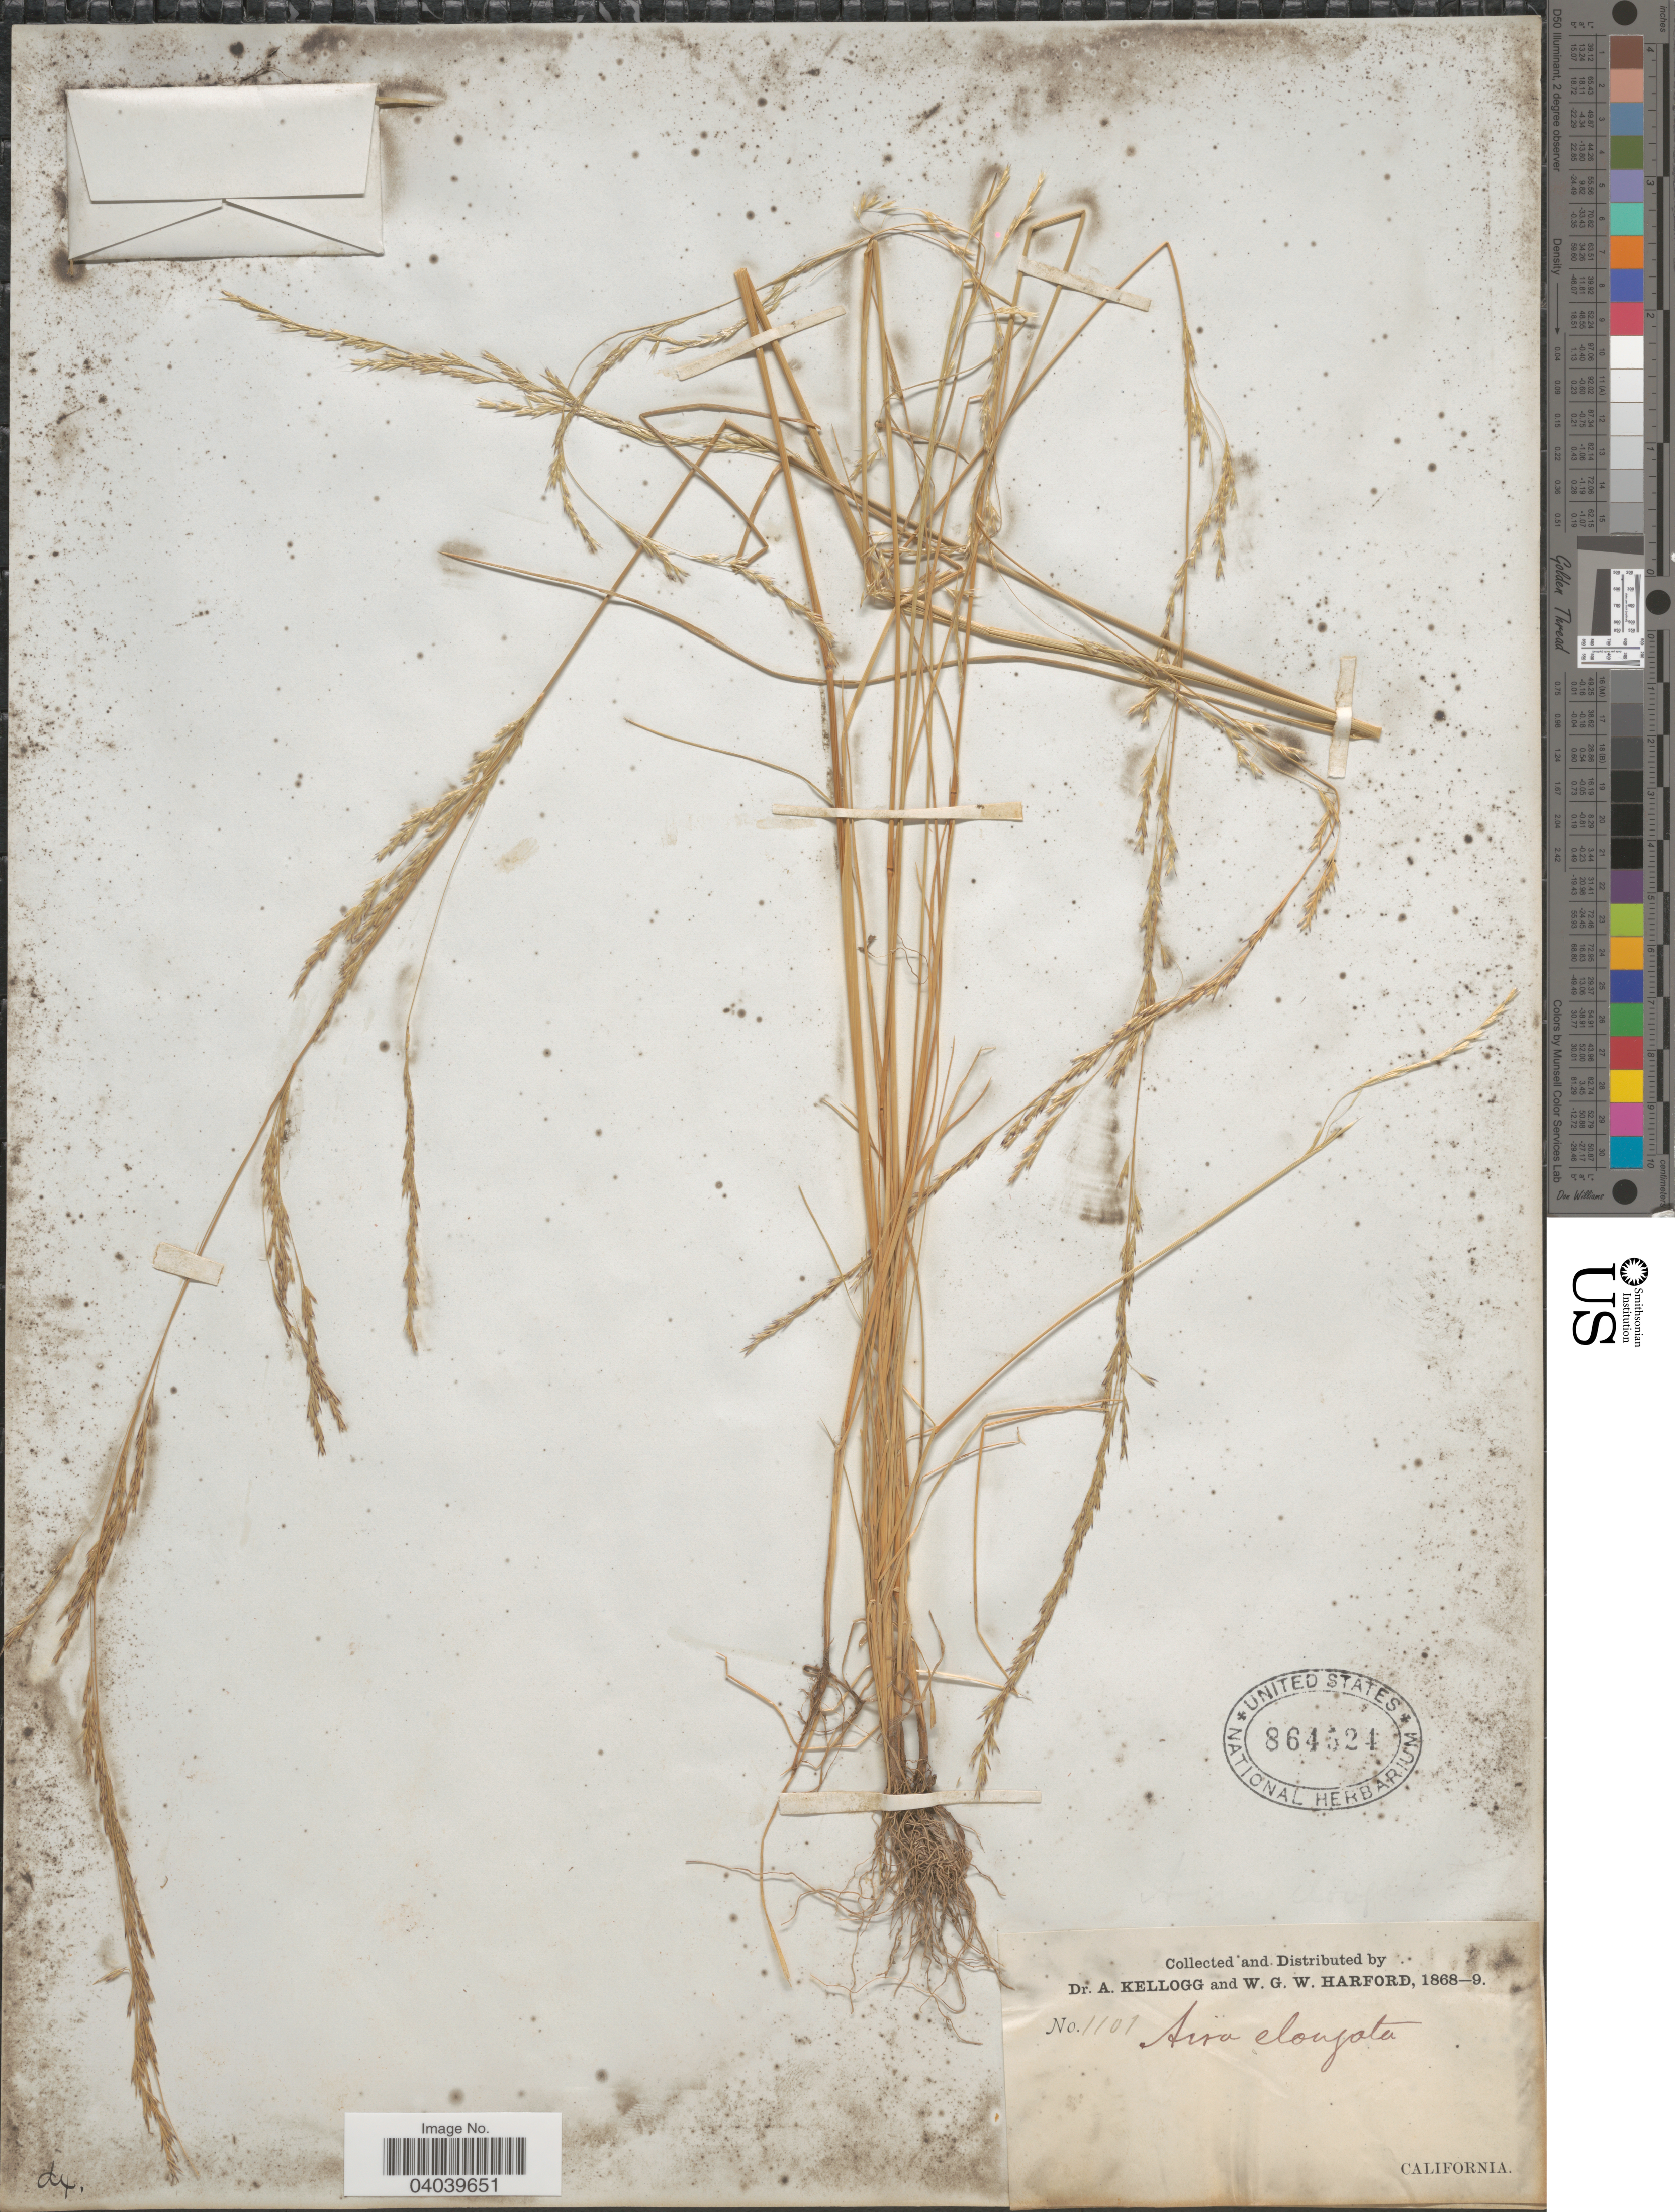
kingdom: Plantae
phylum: Tracheophyta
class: Liliopsida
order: Poales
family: Poaceae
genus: Deschampsia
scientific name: Deschampsia elongata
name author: (Hook.) Munro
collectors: A. Kellogg & W. G. W. Harford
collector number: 1101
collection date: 1868/1869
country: United States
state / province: California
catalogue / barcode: US 864524